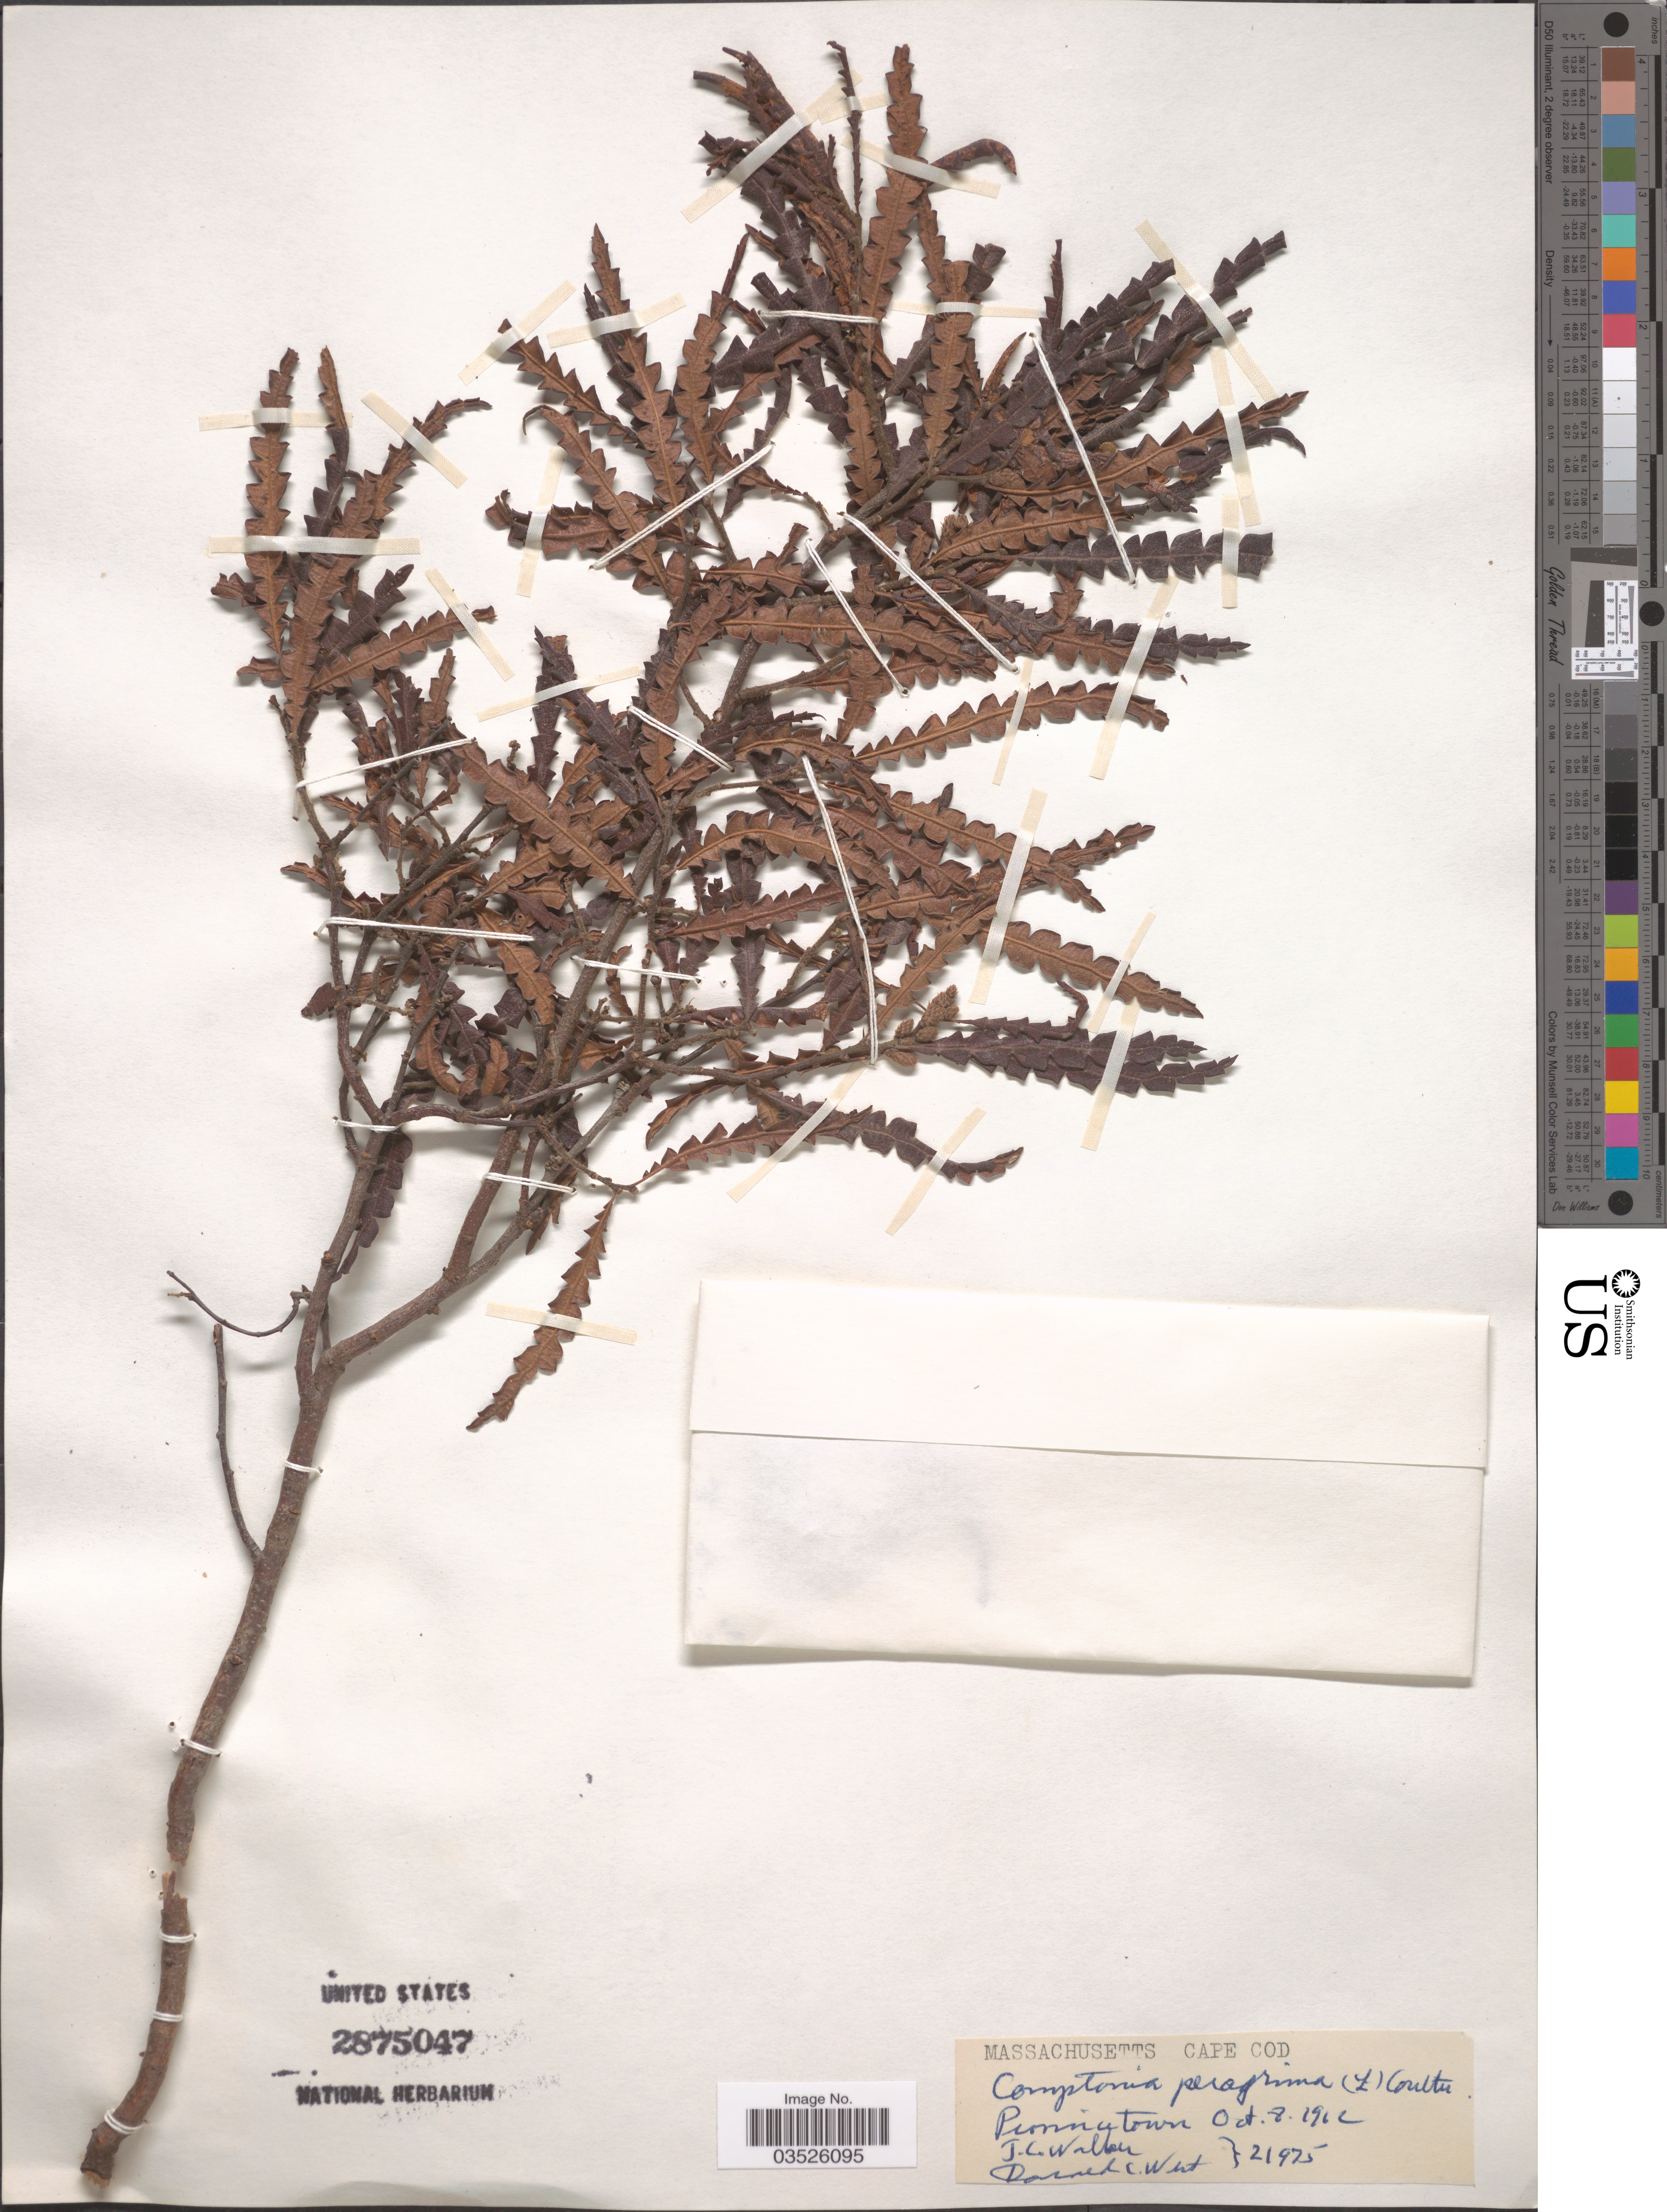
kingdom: Plantae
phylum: Tracheophyta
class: Magnoliopsida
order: Fagales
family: Myricaceae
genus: Comptonia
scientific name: Comptonia peregrina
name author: (L.) J.M. Coult.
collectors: J. Walker & D. Wert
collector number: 21975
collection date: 1912-10-08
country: United States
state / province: Massachusetts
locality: Cape Cod, Province Town.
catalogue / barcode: US 2875047